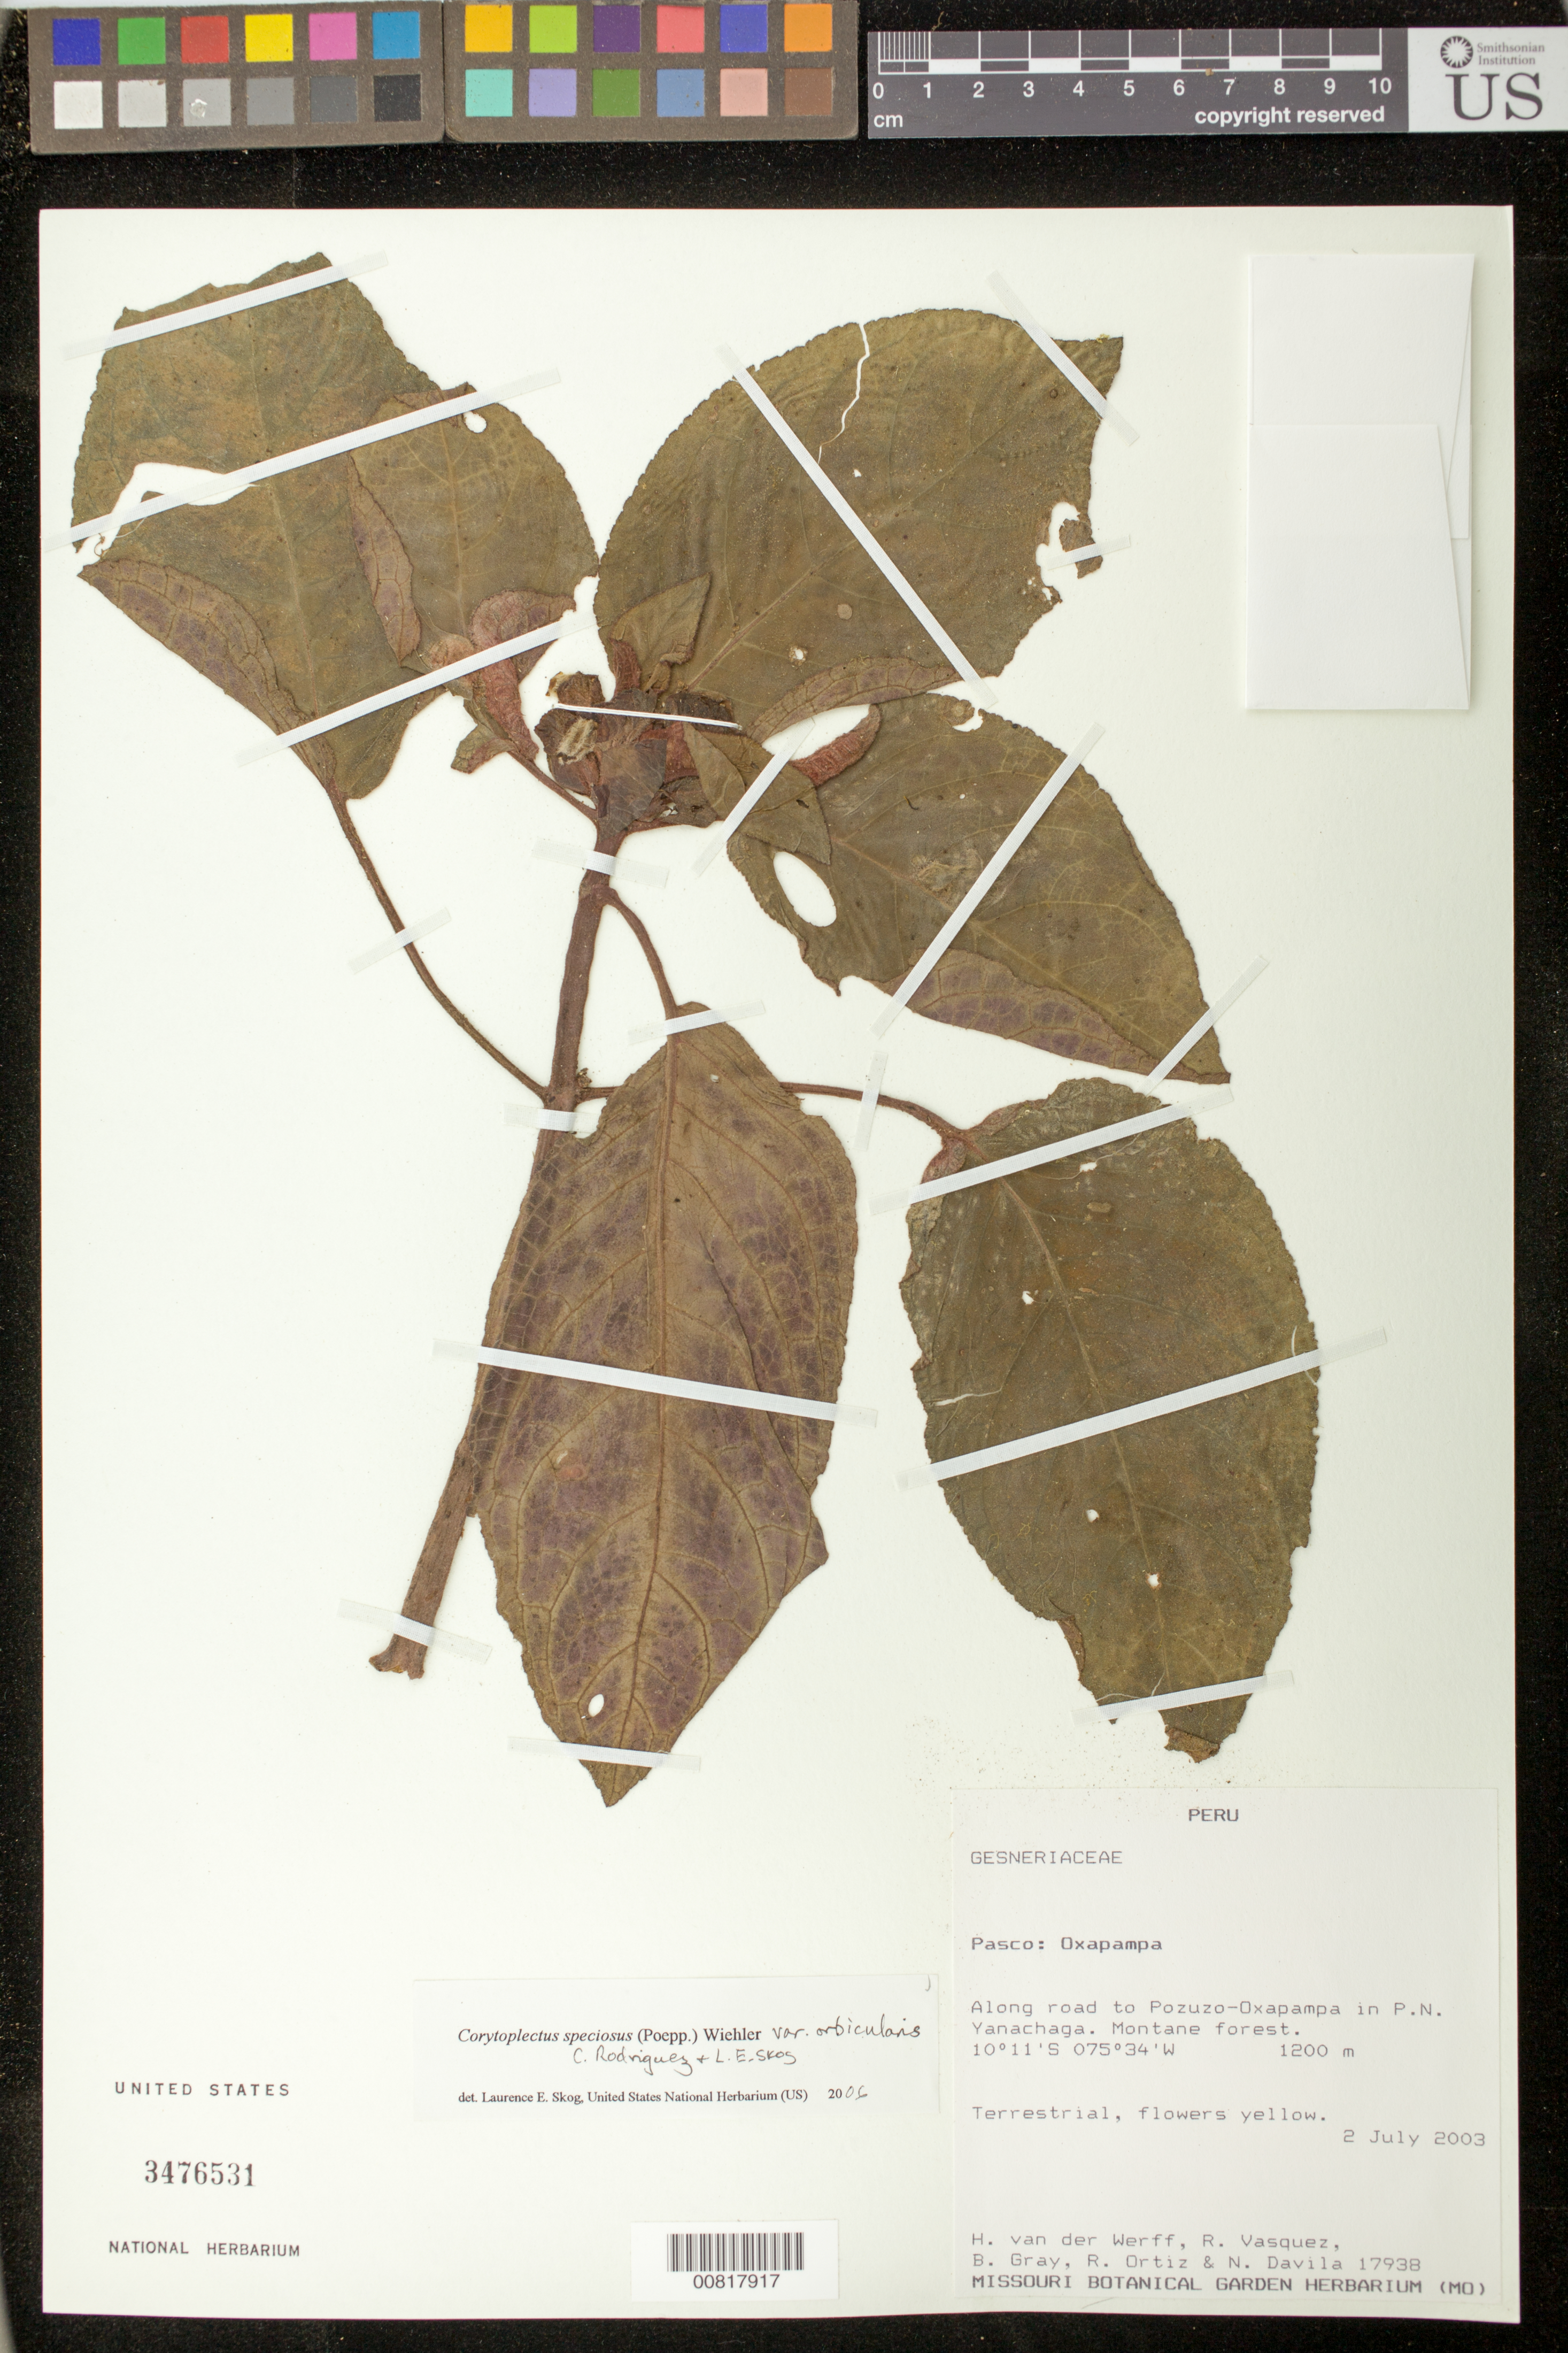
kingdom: Plantae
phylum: Tracheophyta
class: Magnoliopsida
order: Lamiales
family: Gesneriaceae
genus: Corytoplectus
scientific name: Corytoplectus speciosus var. orbicularis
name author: Rodr.-Flores & L.E. Skog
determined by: Skog, Laurence E.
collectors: H. van der Werff, R. Vásquez, B. Gray, R. del C. Ortiz & N. Davila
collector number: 17938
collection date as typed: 02 Jul 2003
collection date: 2003-07-02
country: Peru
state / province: Pasco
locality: Pasco: Oxapampa. Along road to Pozuzo-Oxapampa in P.N. Yanachaga.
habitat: Montane forest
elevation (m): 1200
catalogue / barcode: US 3476531